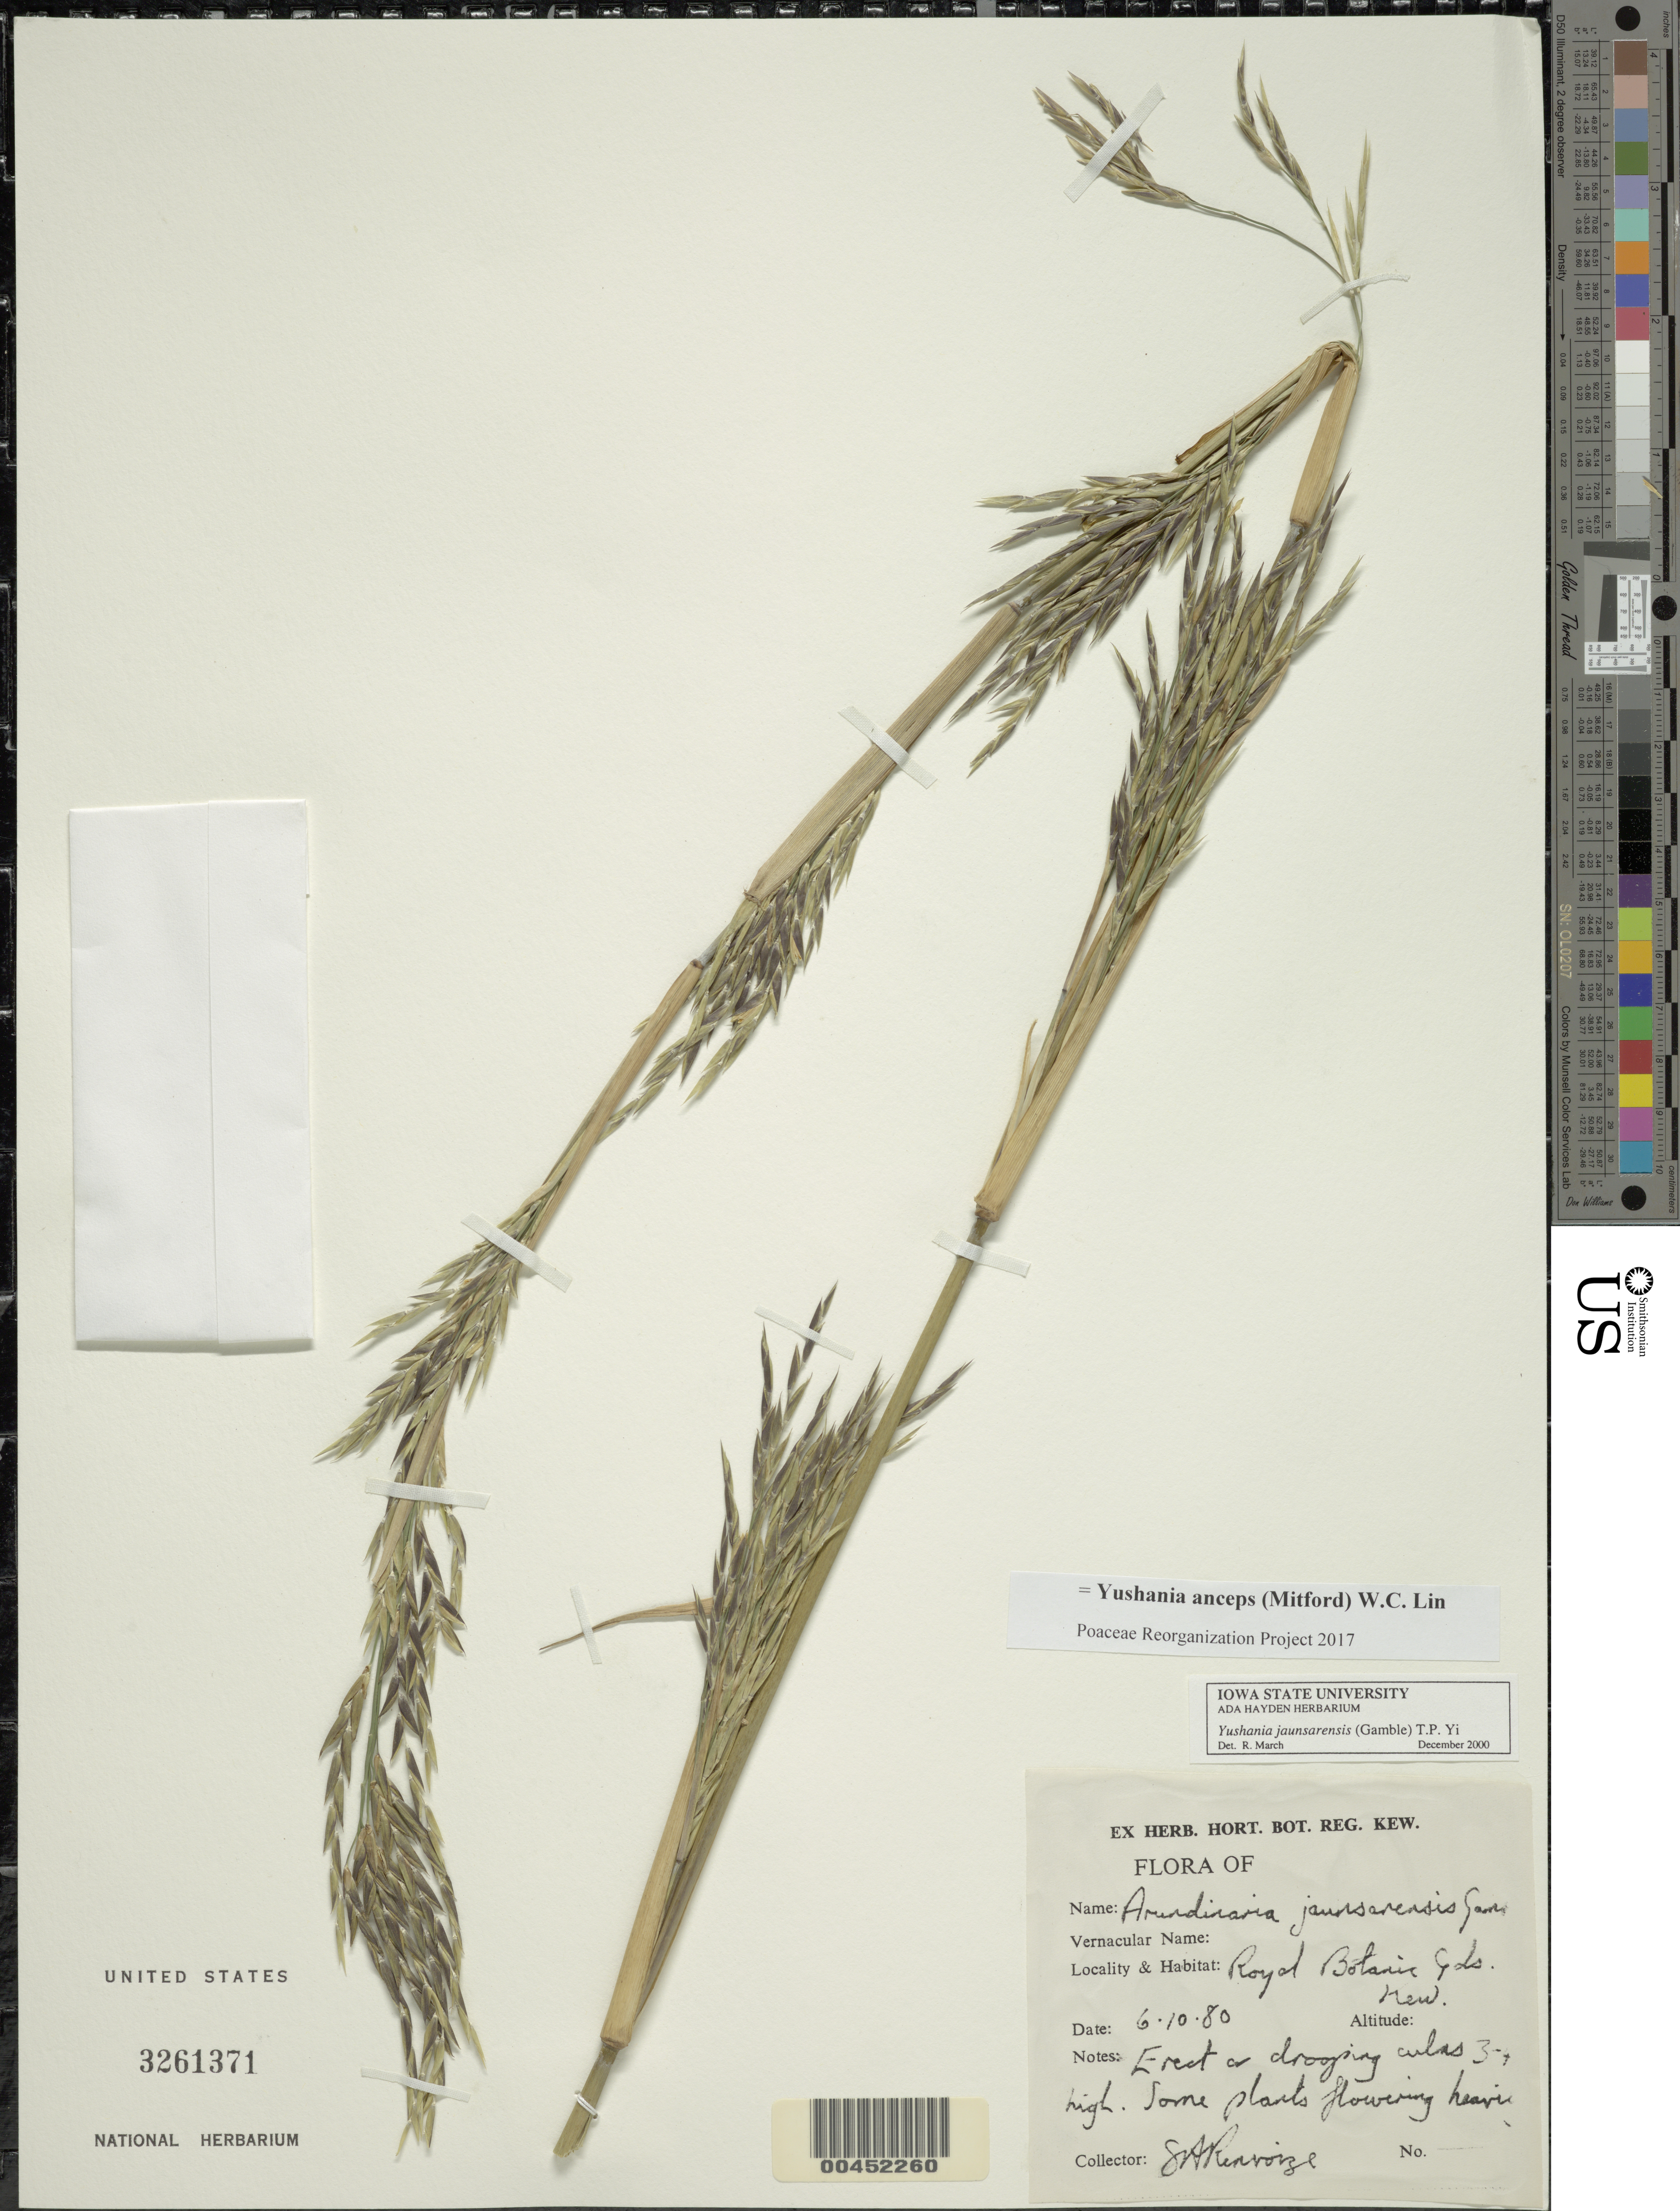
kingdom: Plantae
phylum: Tracheophyta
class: Liliopsida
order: Poales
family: Poaceae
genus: Yushania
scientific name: Yushania anceps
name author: (Mitford) W.C. Lin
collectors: S. A. Renvoize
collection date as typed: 06 Oct 1980 or 10 Jun 1980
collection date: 1980-06-10 or 1980-10-06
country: United Kingdom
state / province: England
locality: Royal Botanic Gardens, Kew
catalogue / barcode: US 3261371